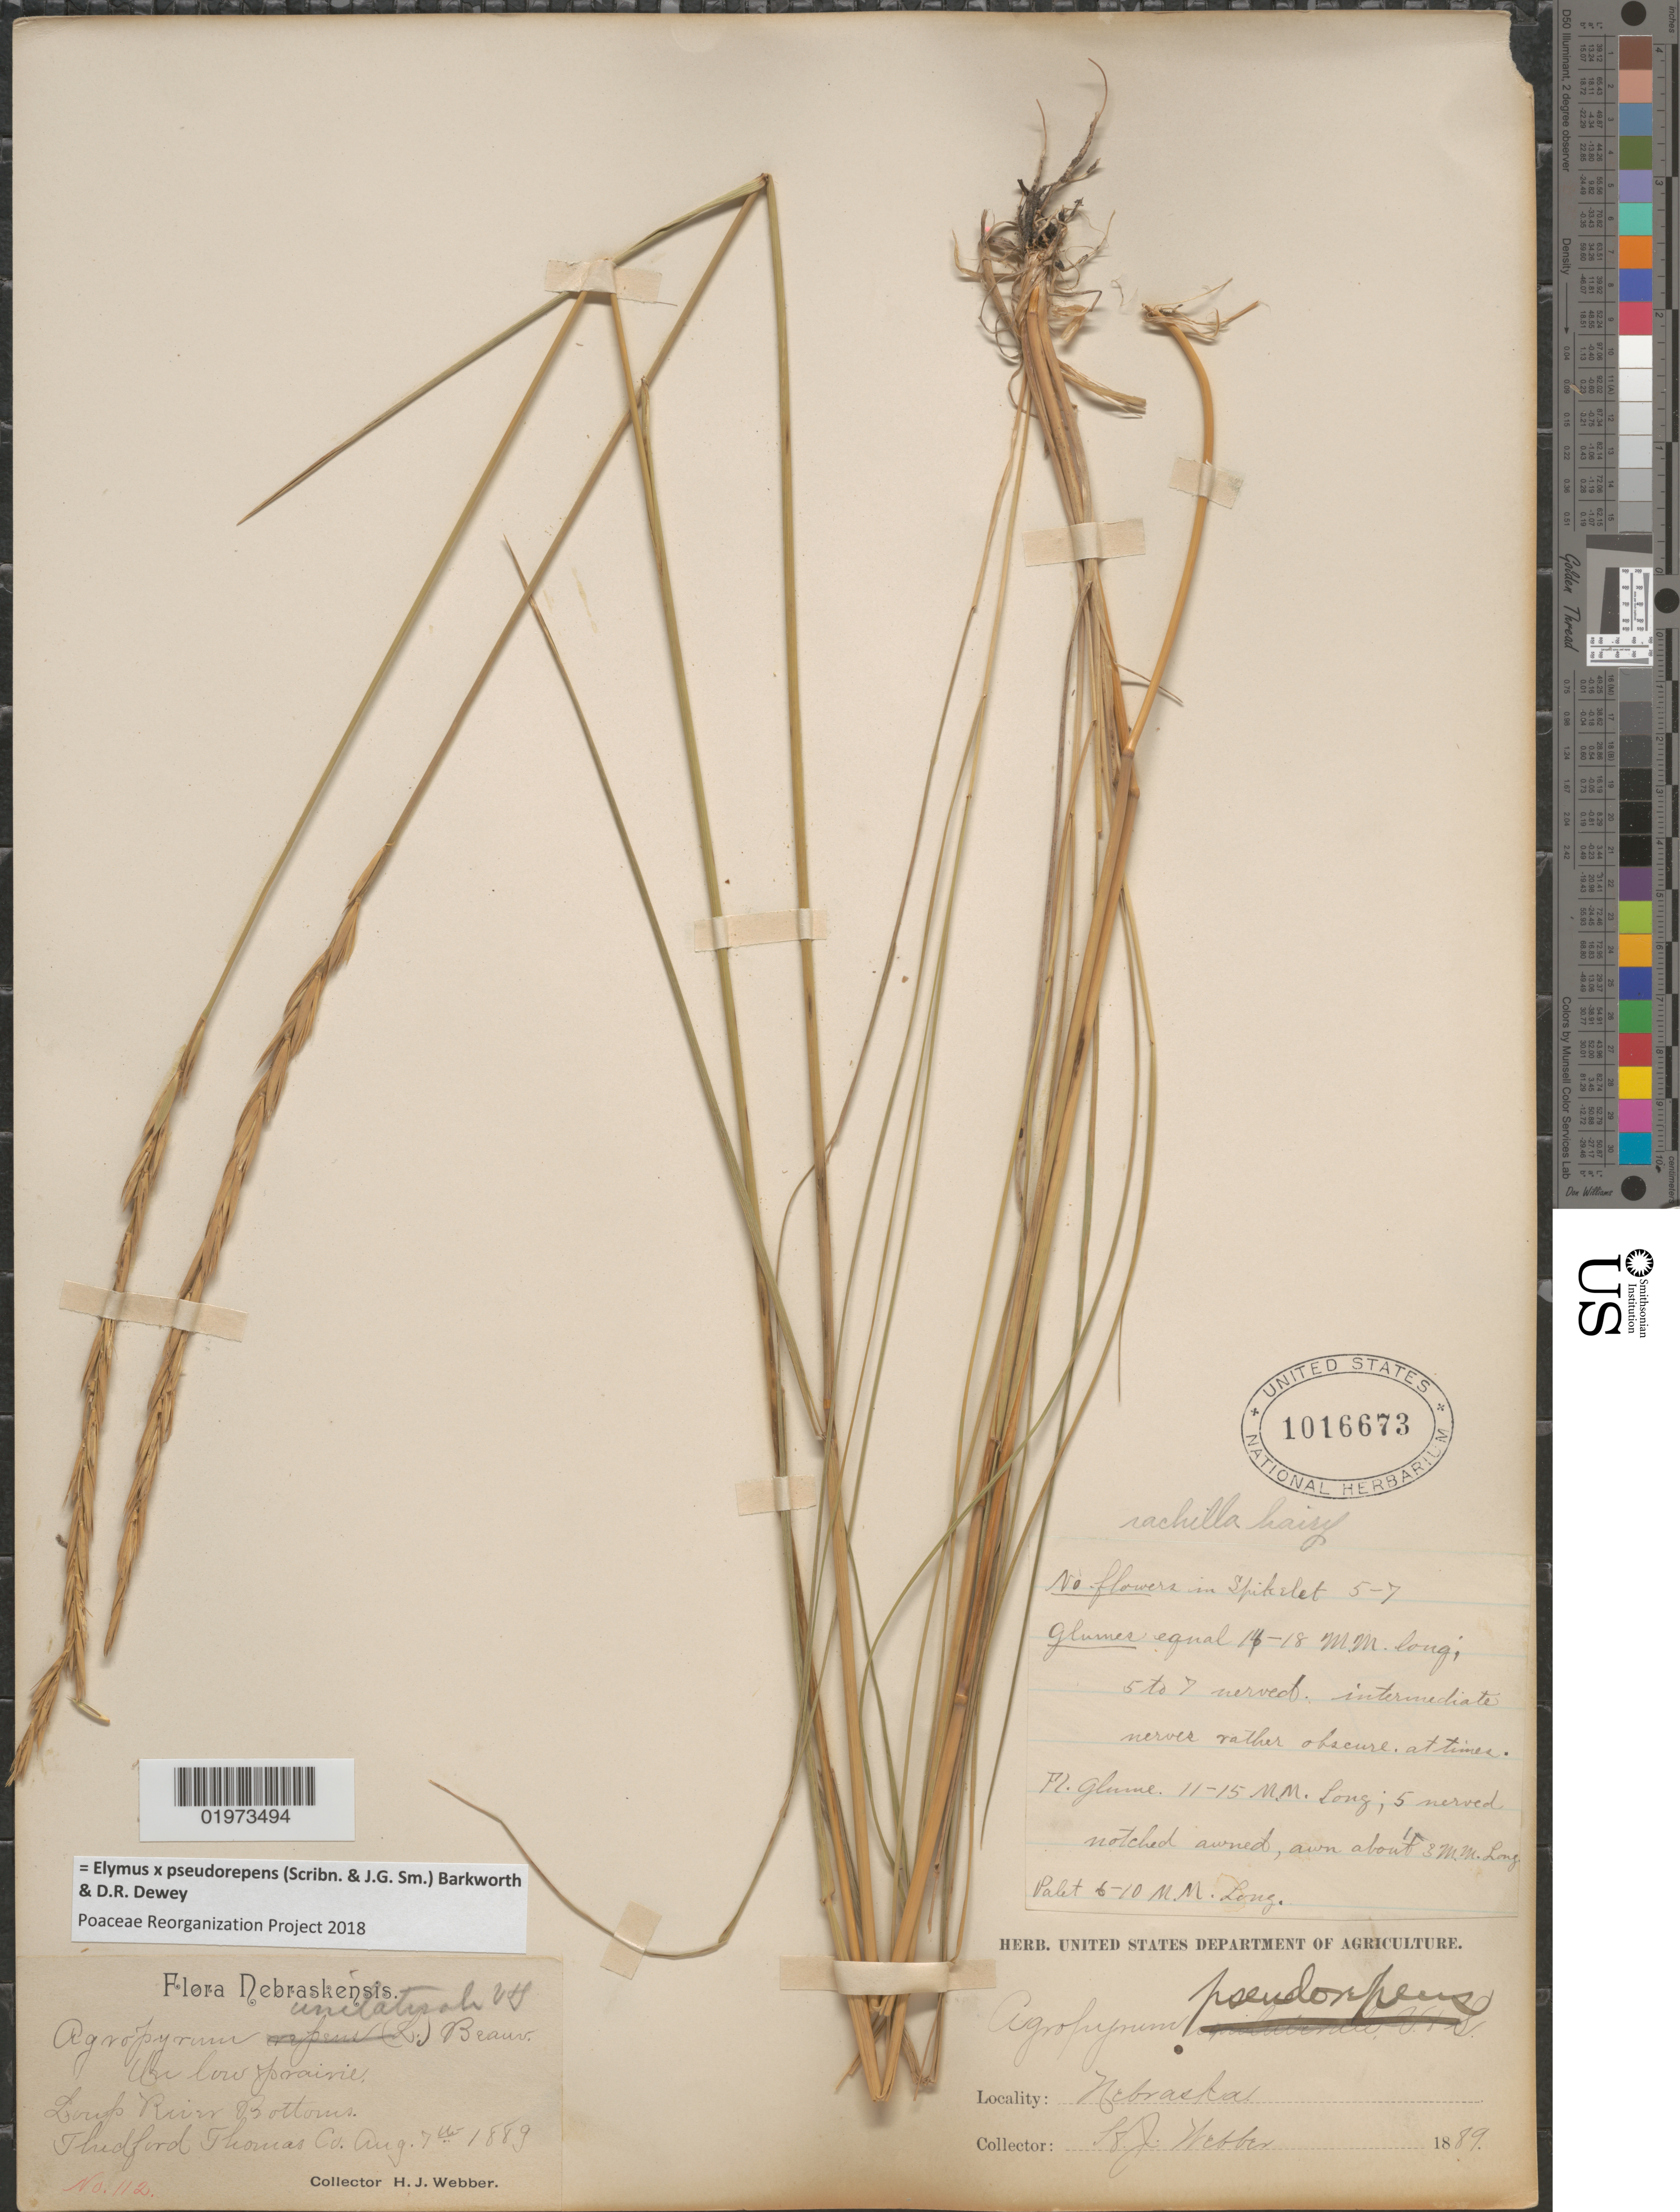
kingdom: Plantae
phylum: Tracheophyta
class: Liliopsida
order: Poales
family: Poaceae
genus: Elymus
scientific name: Elymus x pseudorepens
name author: (Scribn. & J.G. Sm.) Barkworth & Dewey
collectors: H. Webber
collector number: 112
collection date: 1889-08-07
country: United States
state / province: Nebraska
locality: In low prairie, Long River Bottoms. Thedford Thomas Co.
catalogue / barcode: US 1016673